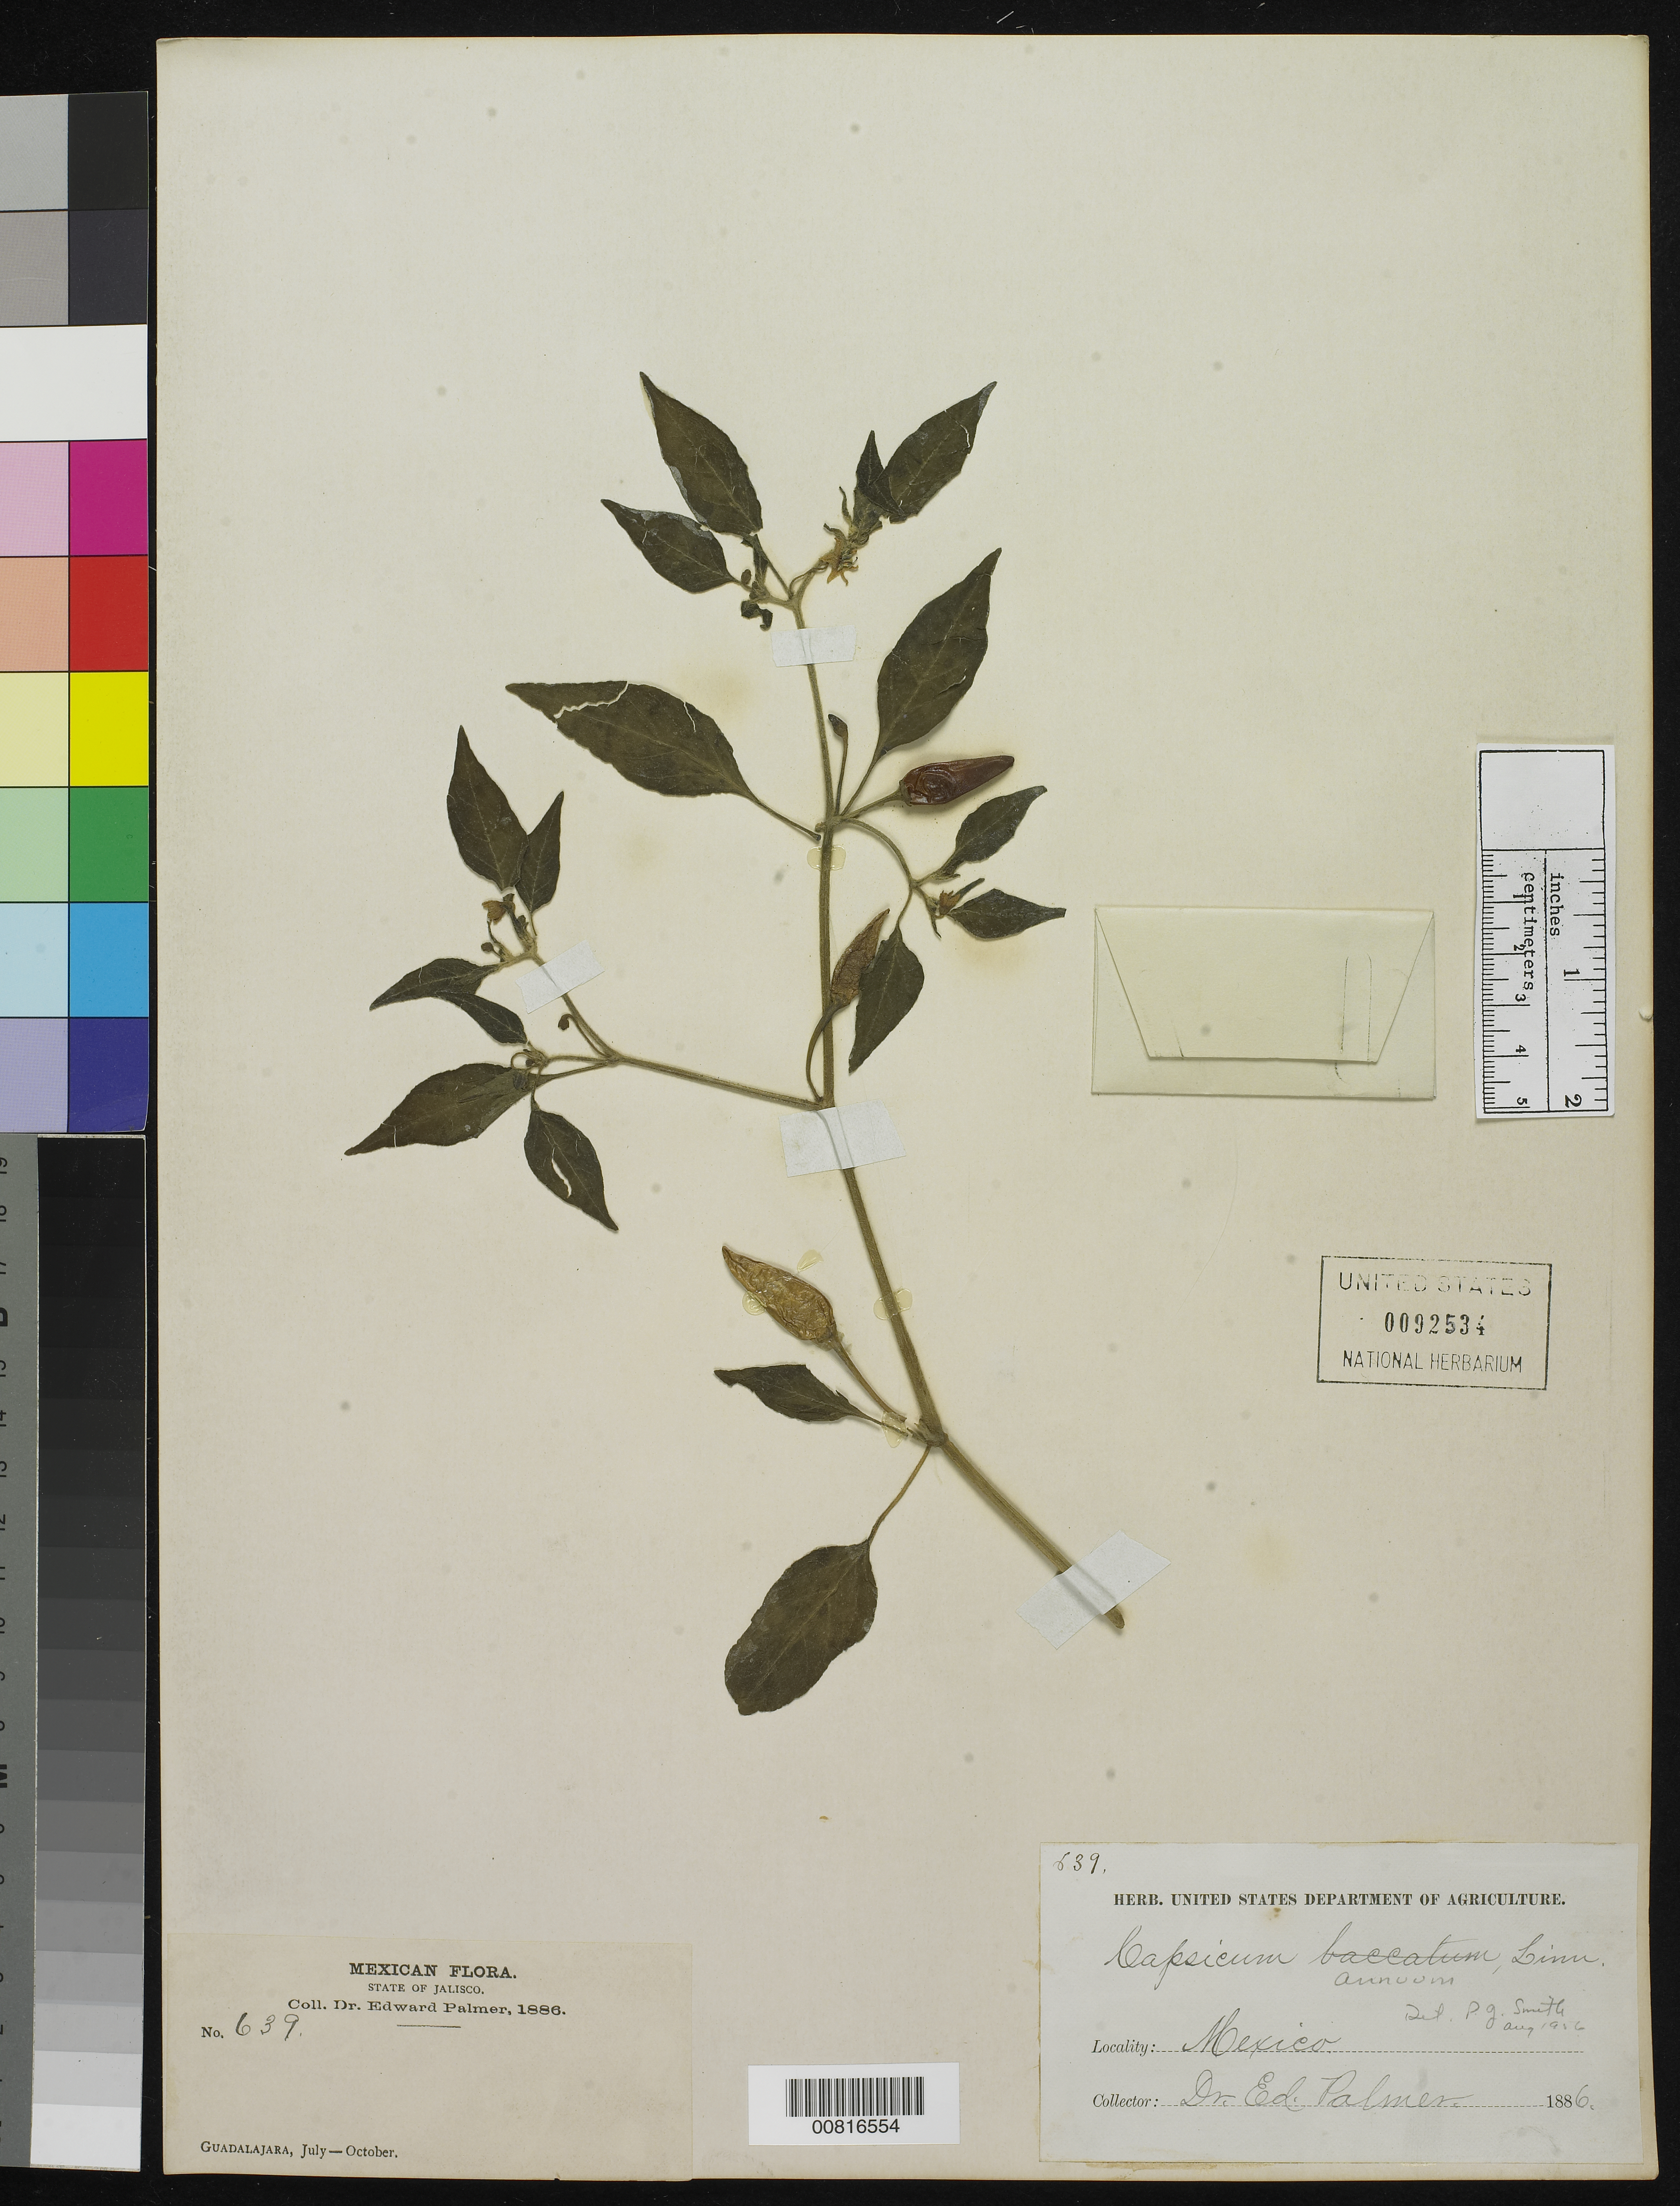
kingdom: Plantae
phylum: Tracheophyta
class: Magnoliopsida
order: Solanales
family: Solanaceae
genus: Capsicum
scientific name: Capsicum frutescens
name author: L.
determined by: Barboza, G. E., (CORD), Museo Botanico - Cordoba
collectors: E. Palmer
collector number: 639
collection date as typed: Jul 1886 to -- Oct 1886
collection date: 1886-07/1886-10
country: Mexico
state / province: Jalisco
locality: Guadalajara, Jalisco.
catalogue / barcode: US 92534